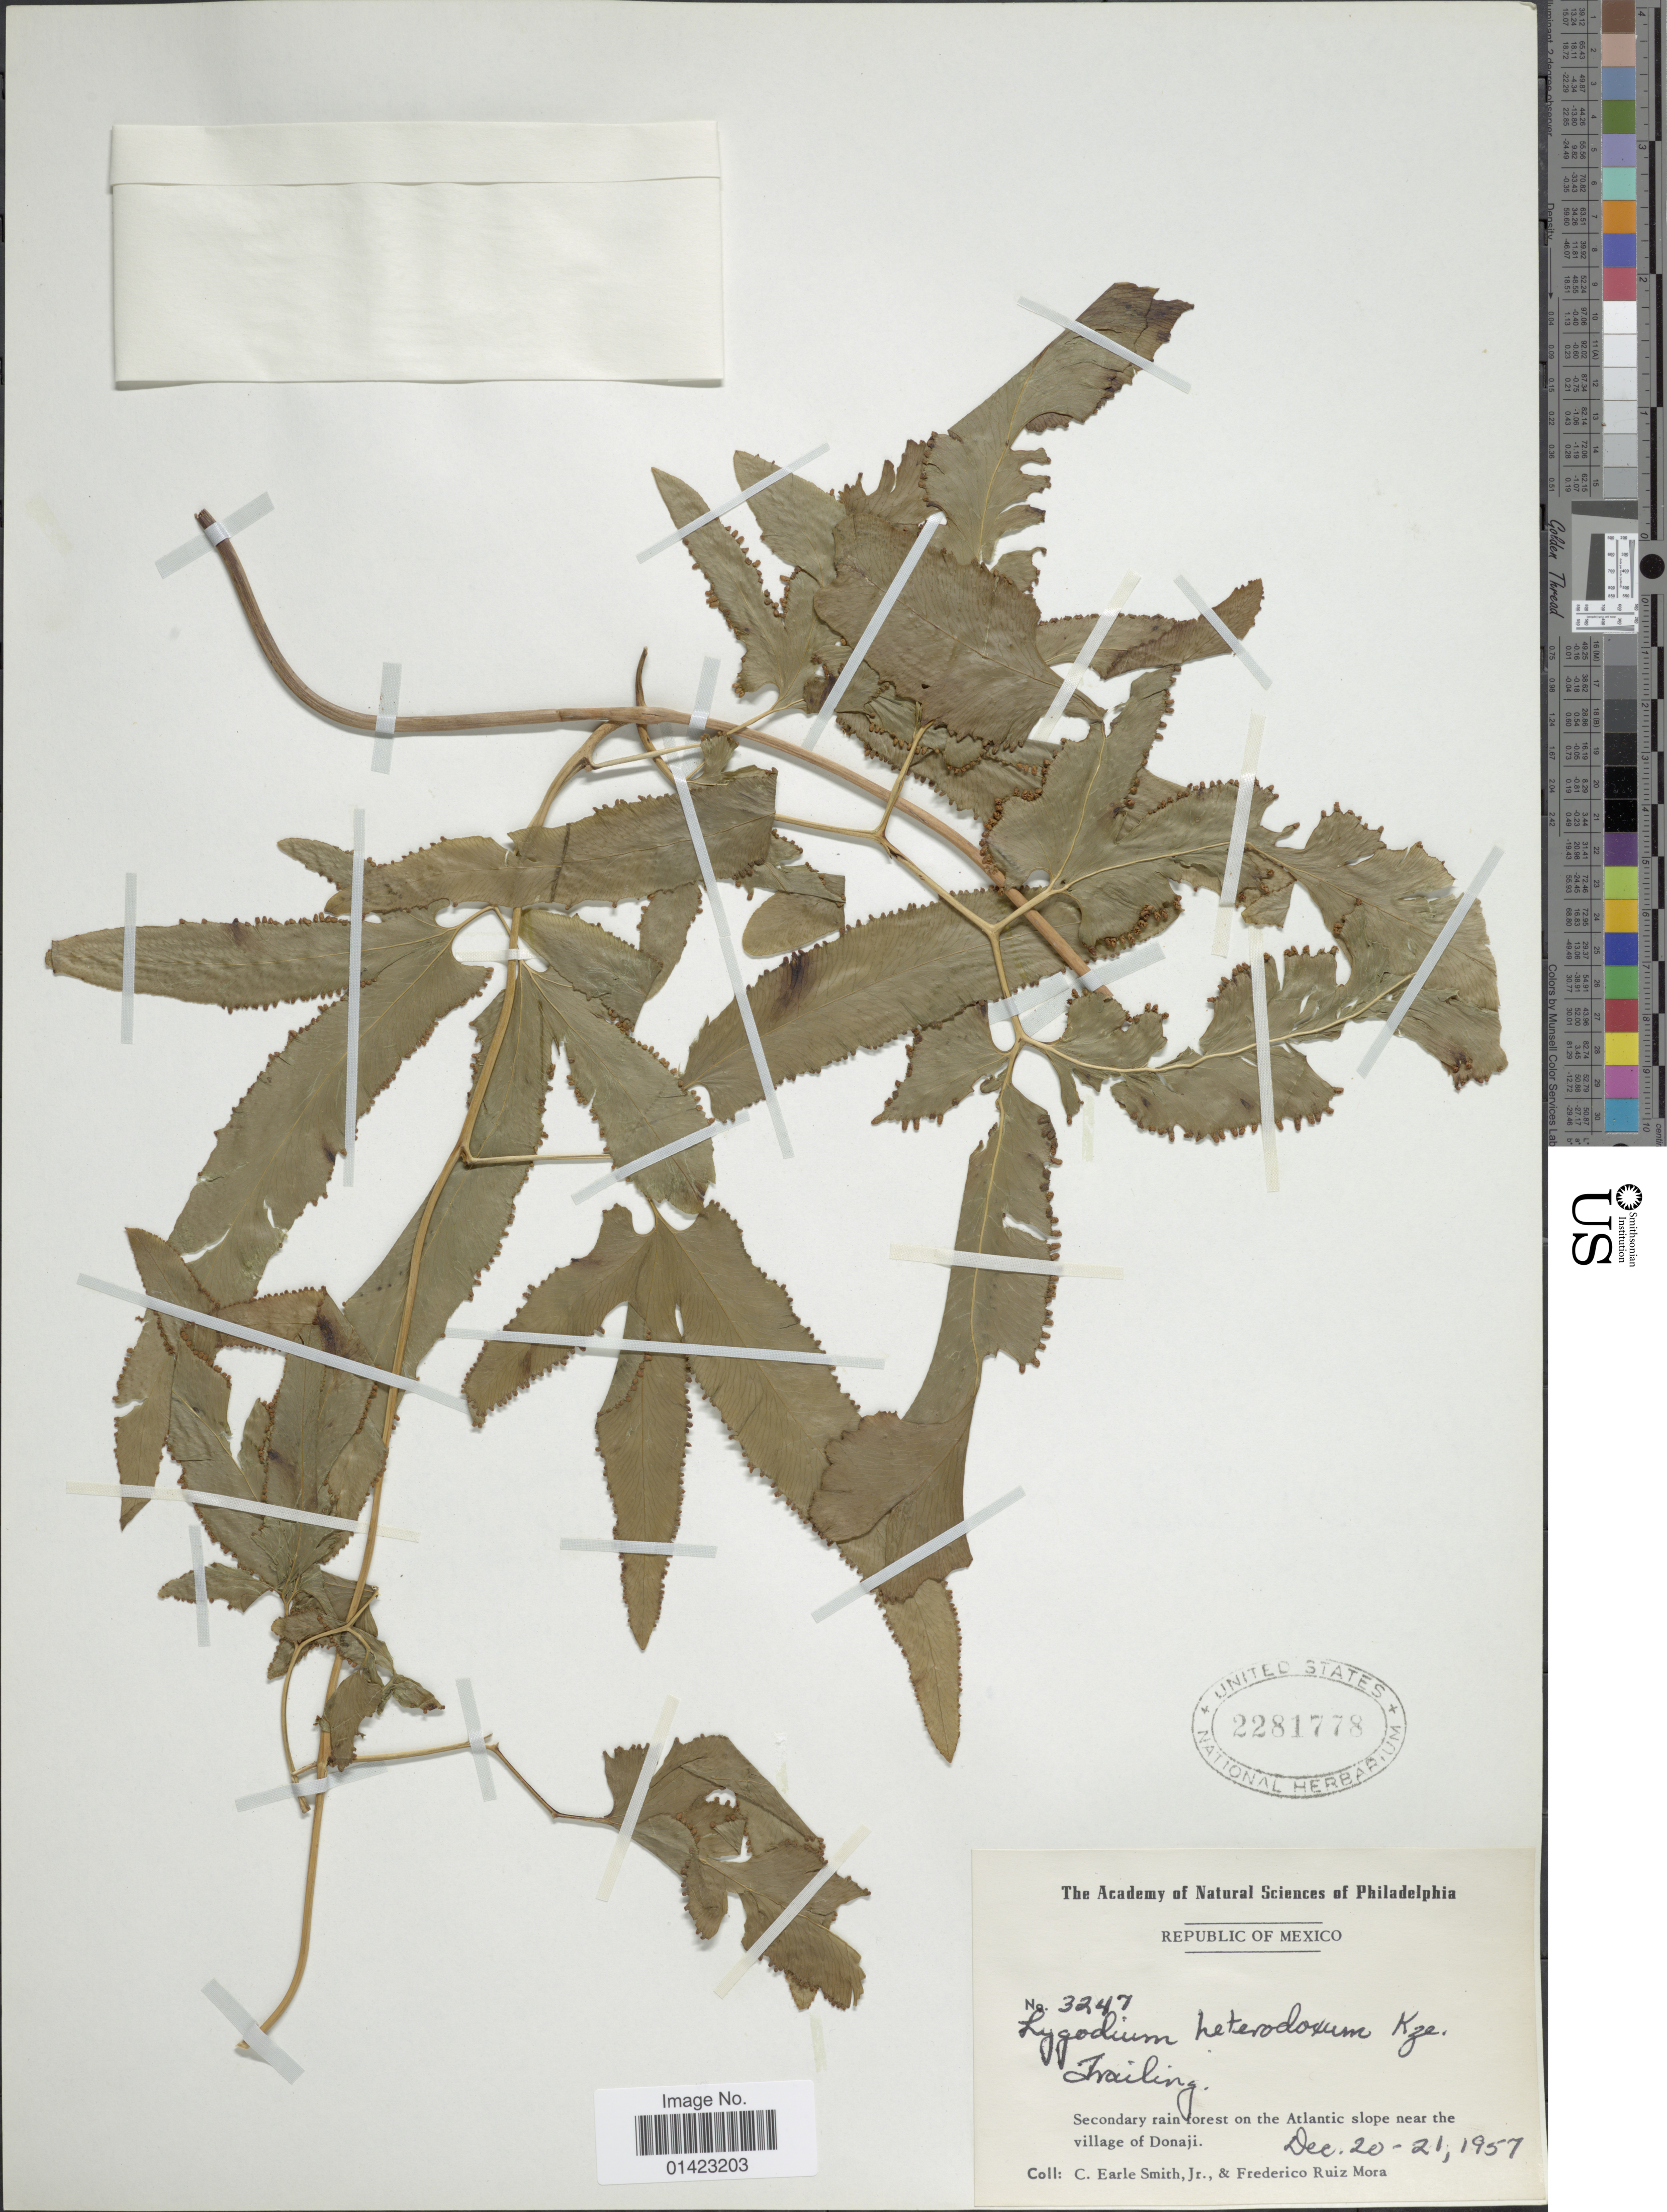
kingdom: Plantae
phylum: Tracheophyta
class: Polypodiopsida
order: Schizaeales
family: Lygodiaceae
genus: Lygodium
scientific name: Lygodium heterodoxum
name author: Kunze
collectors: C. E. Smith Jr. & F. Mora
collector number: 3247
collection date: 1957-12-20/1957-12-21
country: Mexico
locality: Republic of Mexico, Secondary rain forest on the Atlantic slope near the village of Donaji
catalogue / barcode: US 2281778